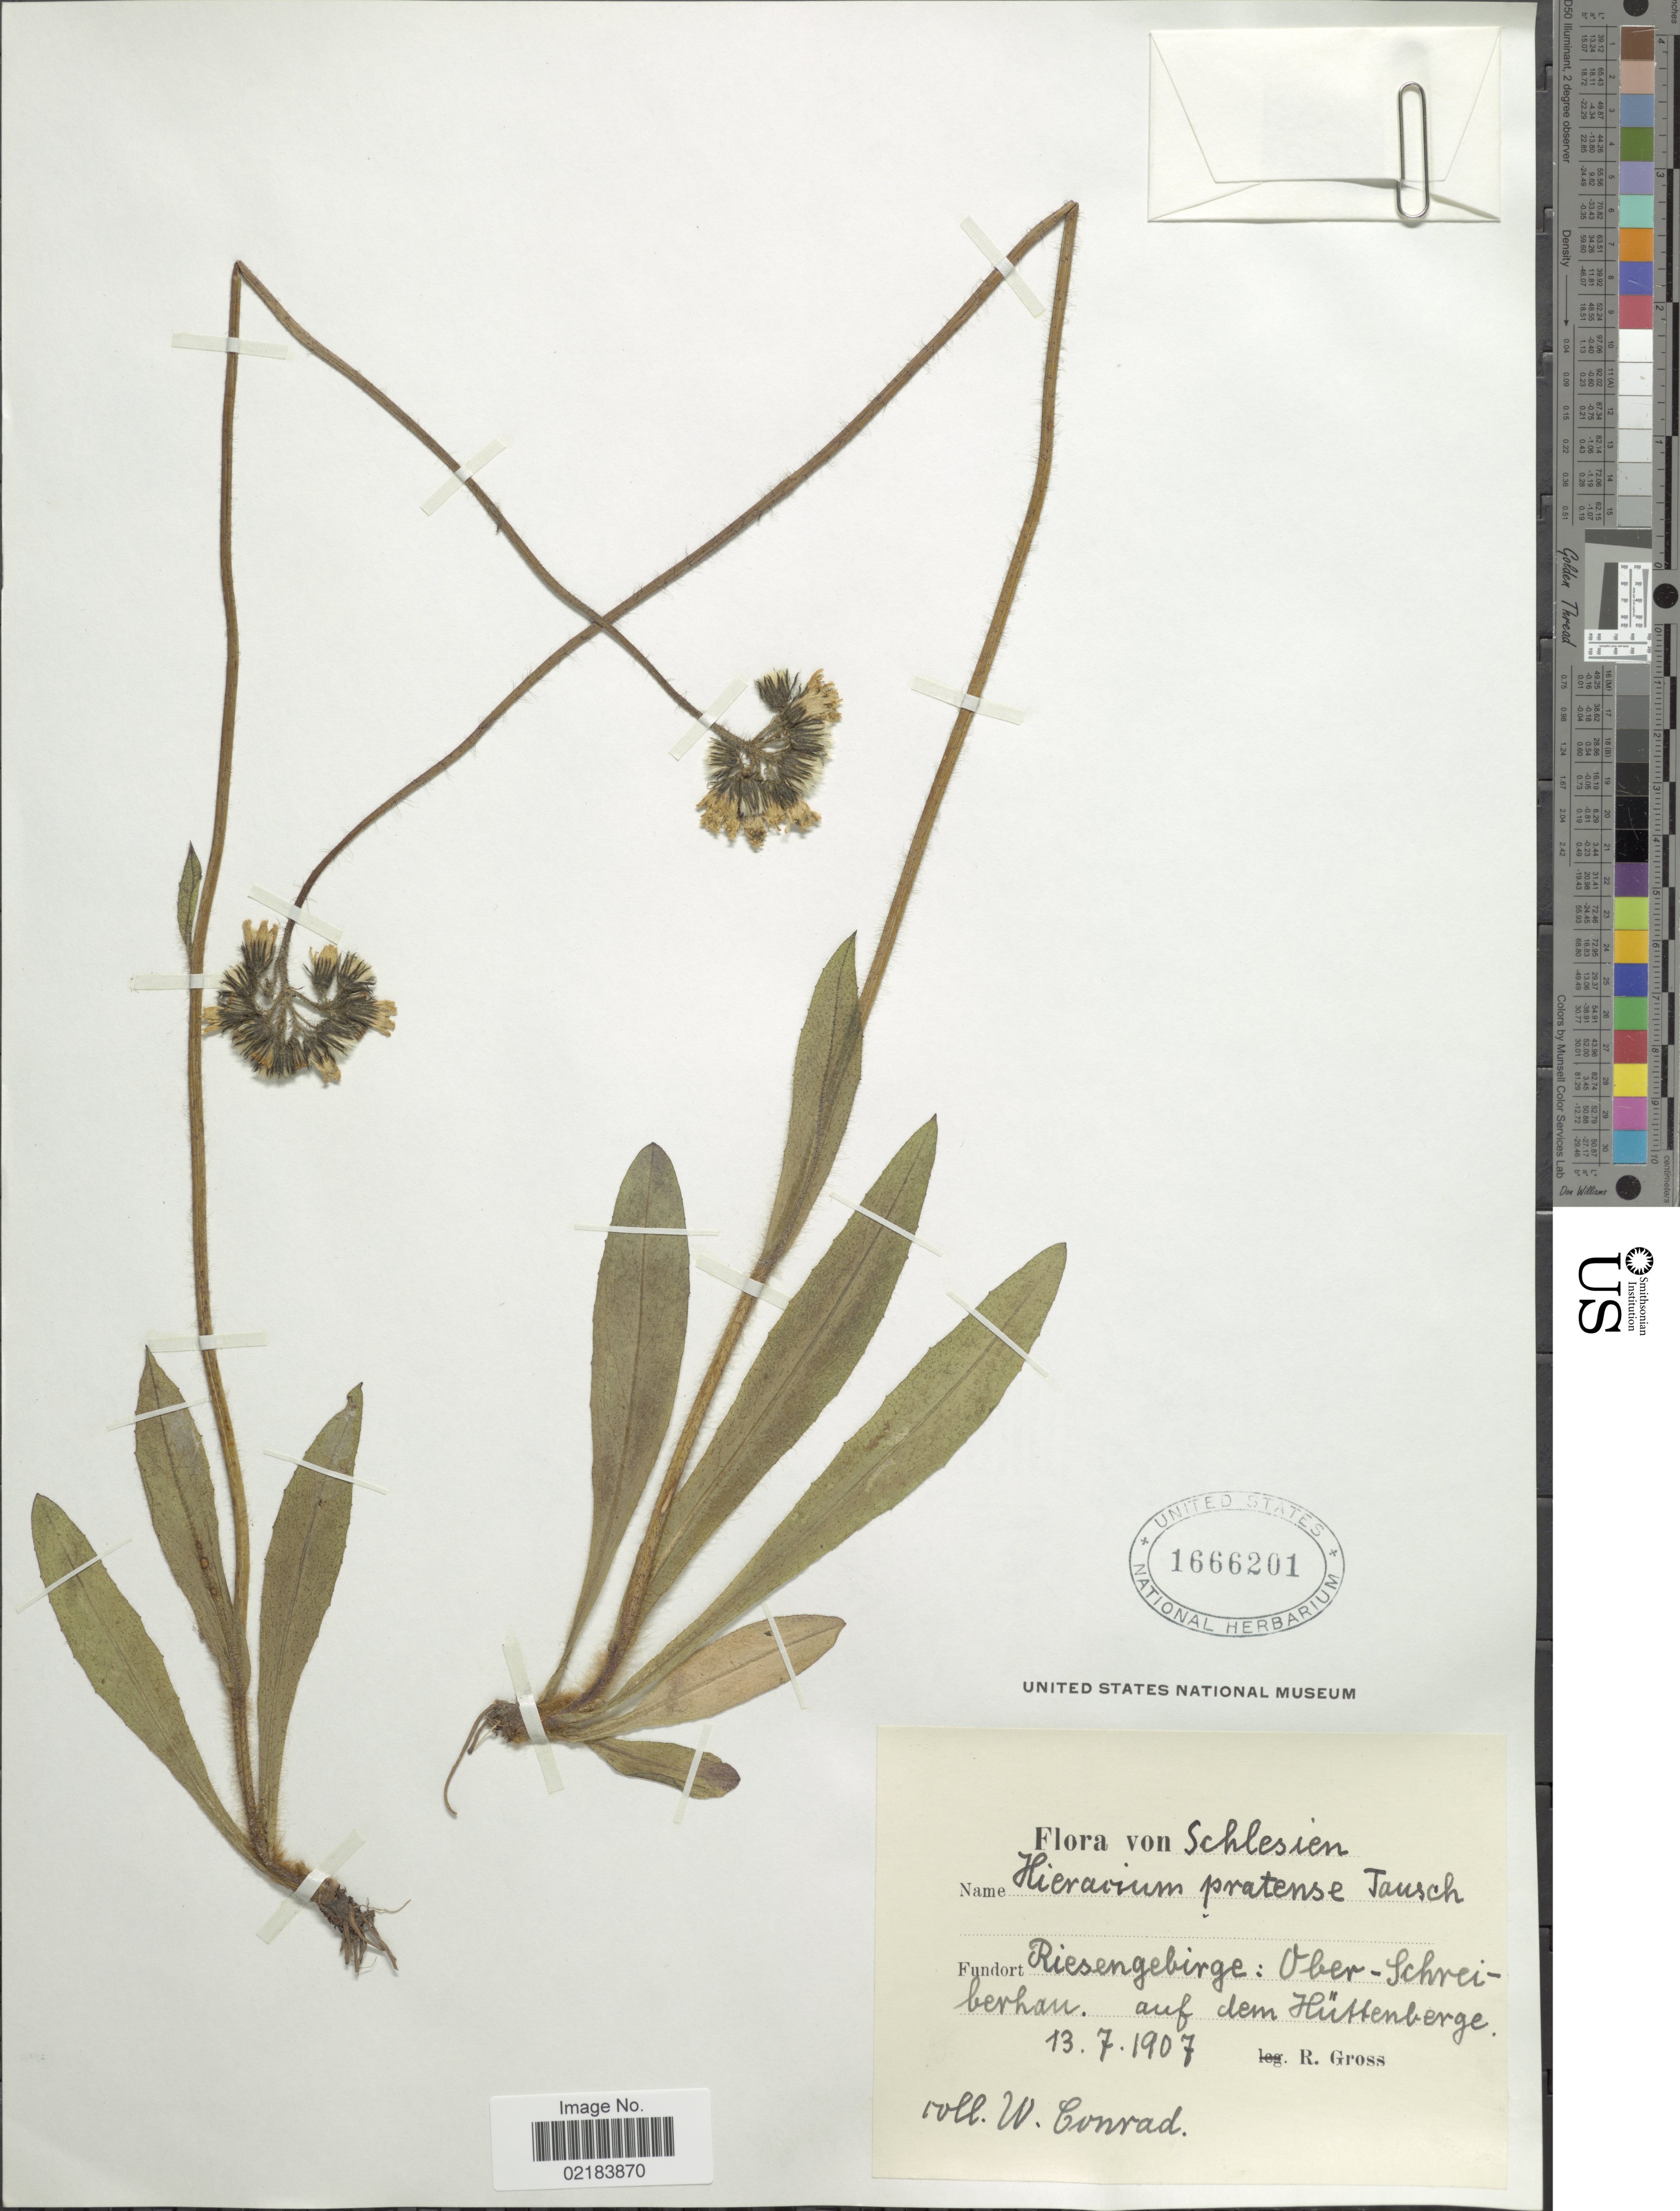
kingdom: Plantae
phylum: Tracheophyta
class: Magnoliopsida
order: Asterales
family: Asteraceae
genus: Pilosella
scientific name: Pilosella caespitosa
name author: (Dumort.) P. D. Sell & C. West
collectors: W. Conrad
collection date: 1907-07-13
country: Germany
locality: Schlesien. Riesengebirge: Ober-Schreiberhan, auf dem Huttenberge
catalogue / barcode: US 1666201